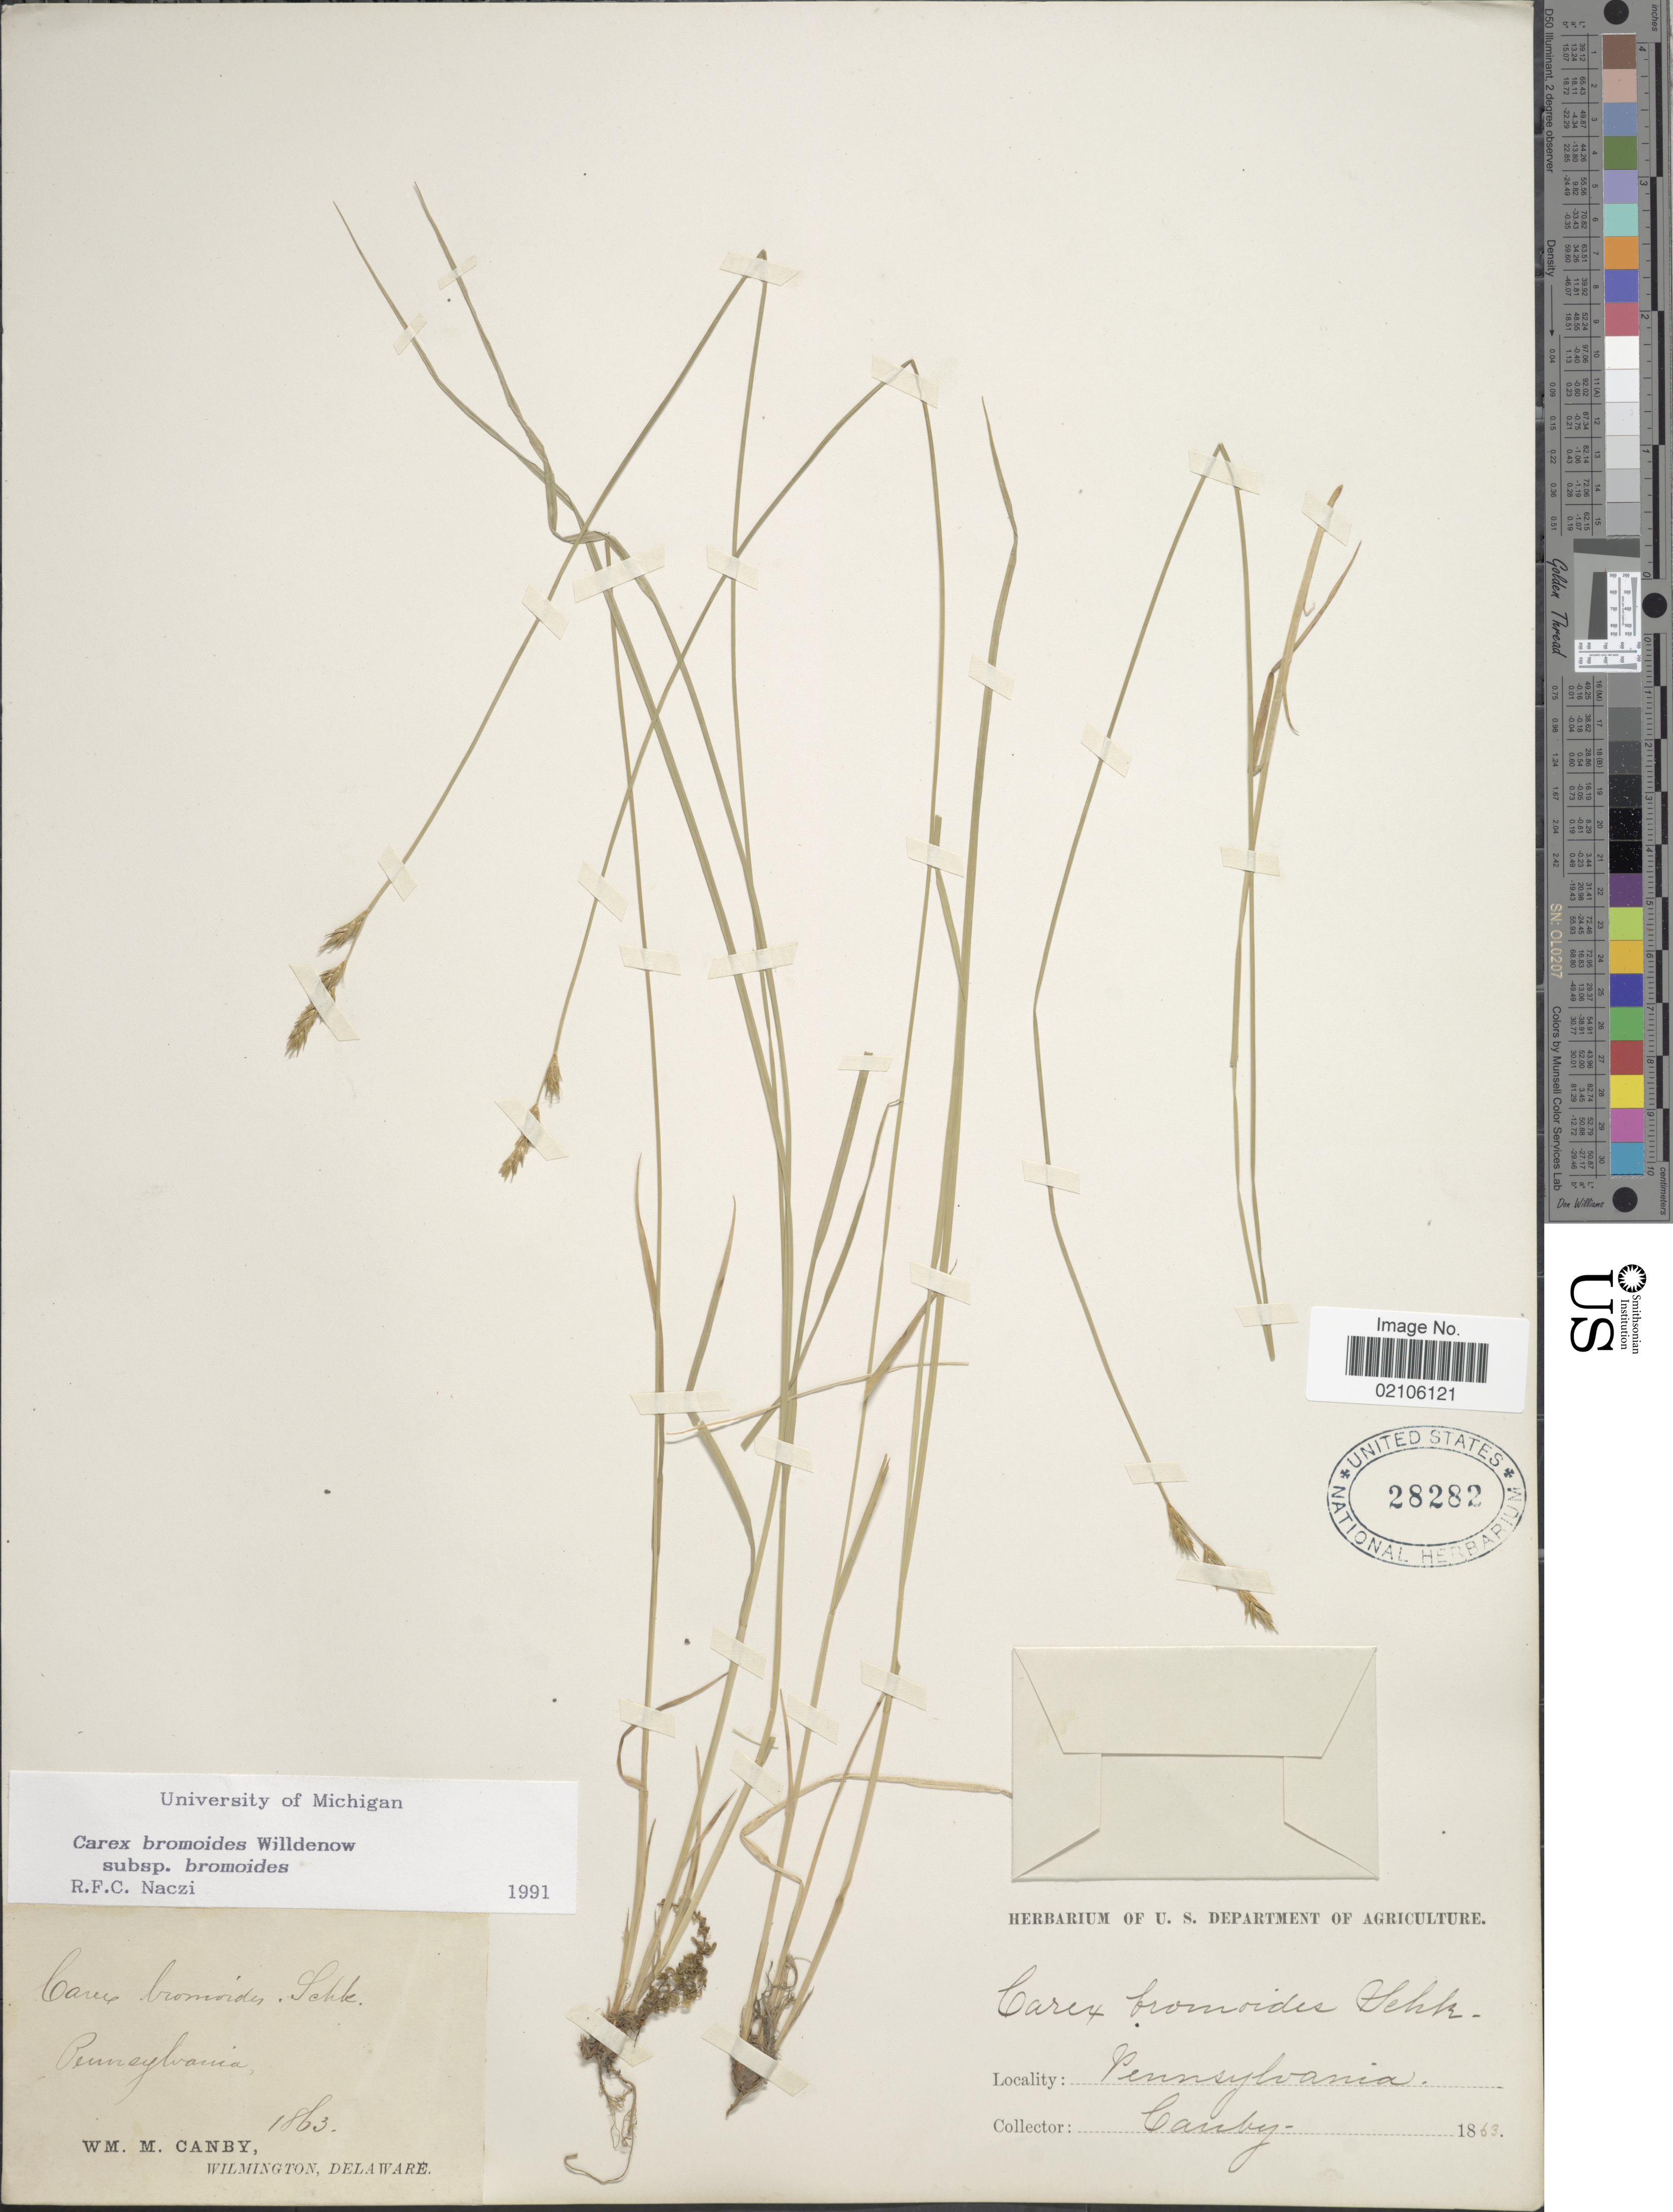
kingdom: Plantae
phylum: Tracheophyta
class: Liliopsida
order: Poales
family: Cyperaceae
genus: Carex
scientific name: Carex bromoides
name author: Willd.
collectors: W. M. Canby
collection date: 1863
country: United States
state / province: Pennsylvania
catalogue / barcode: US 28282